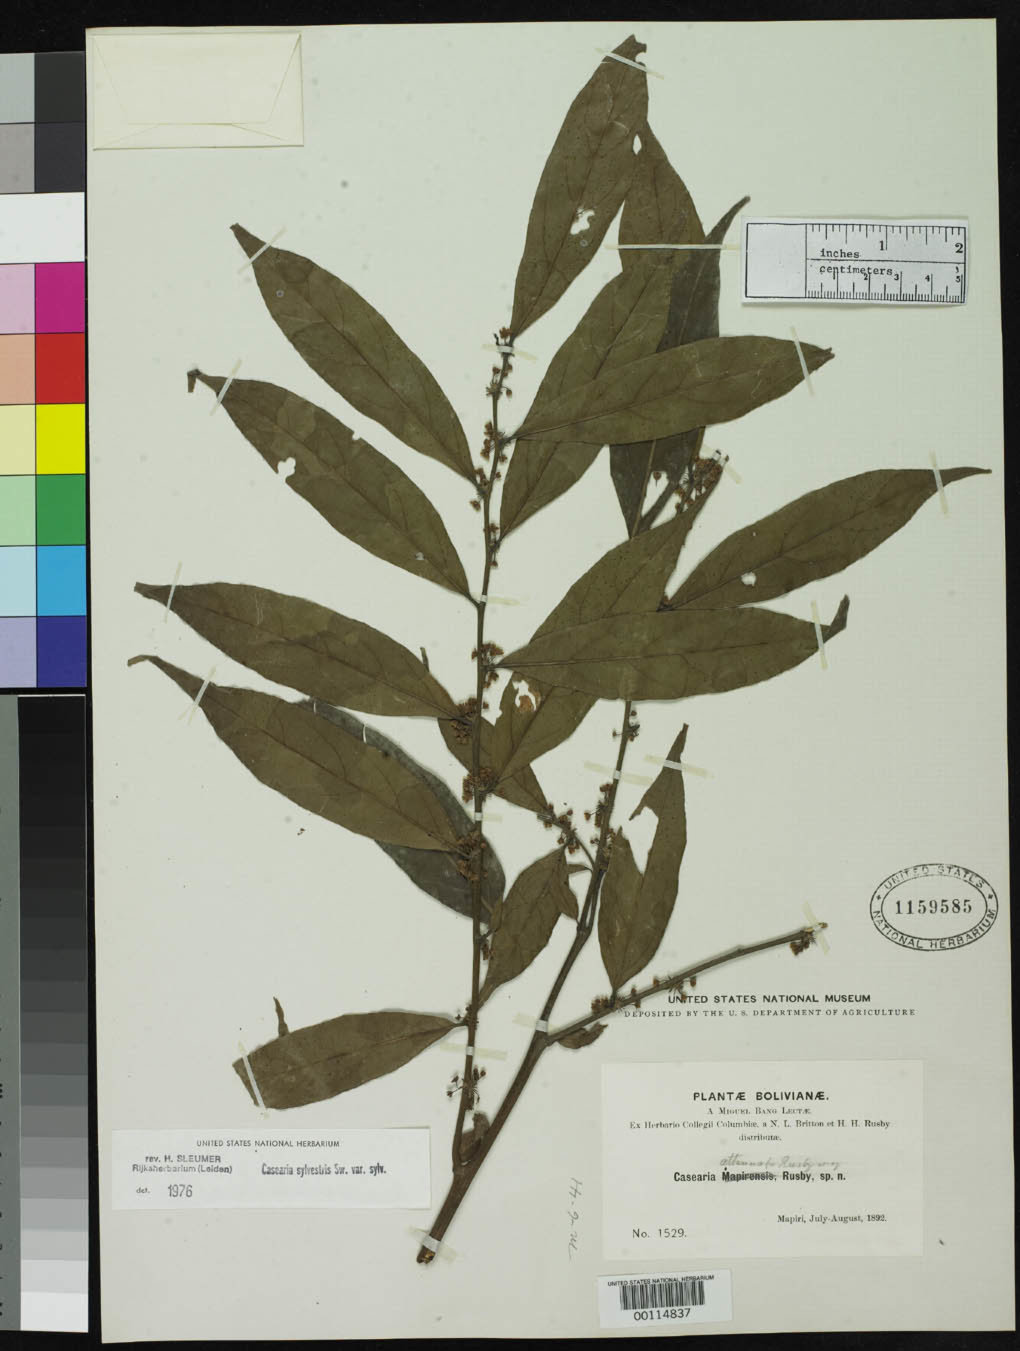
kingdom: Plantae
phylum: Tracheophyta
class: Magnoliopsida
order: Malpighiales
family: Salicaceae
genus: Casearia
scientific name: Casearia attenuata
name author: Rusby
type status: Isolectotype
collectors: M. Bang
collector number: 1529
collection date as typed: Jul 1892 to -- Aug 1892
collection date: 1892-07/1892-08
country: Bolivia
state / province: La Paz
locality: Mapiri.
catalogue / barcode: US 1159585